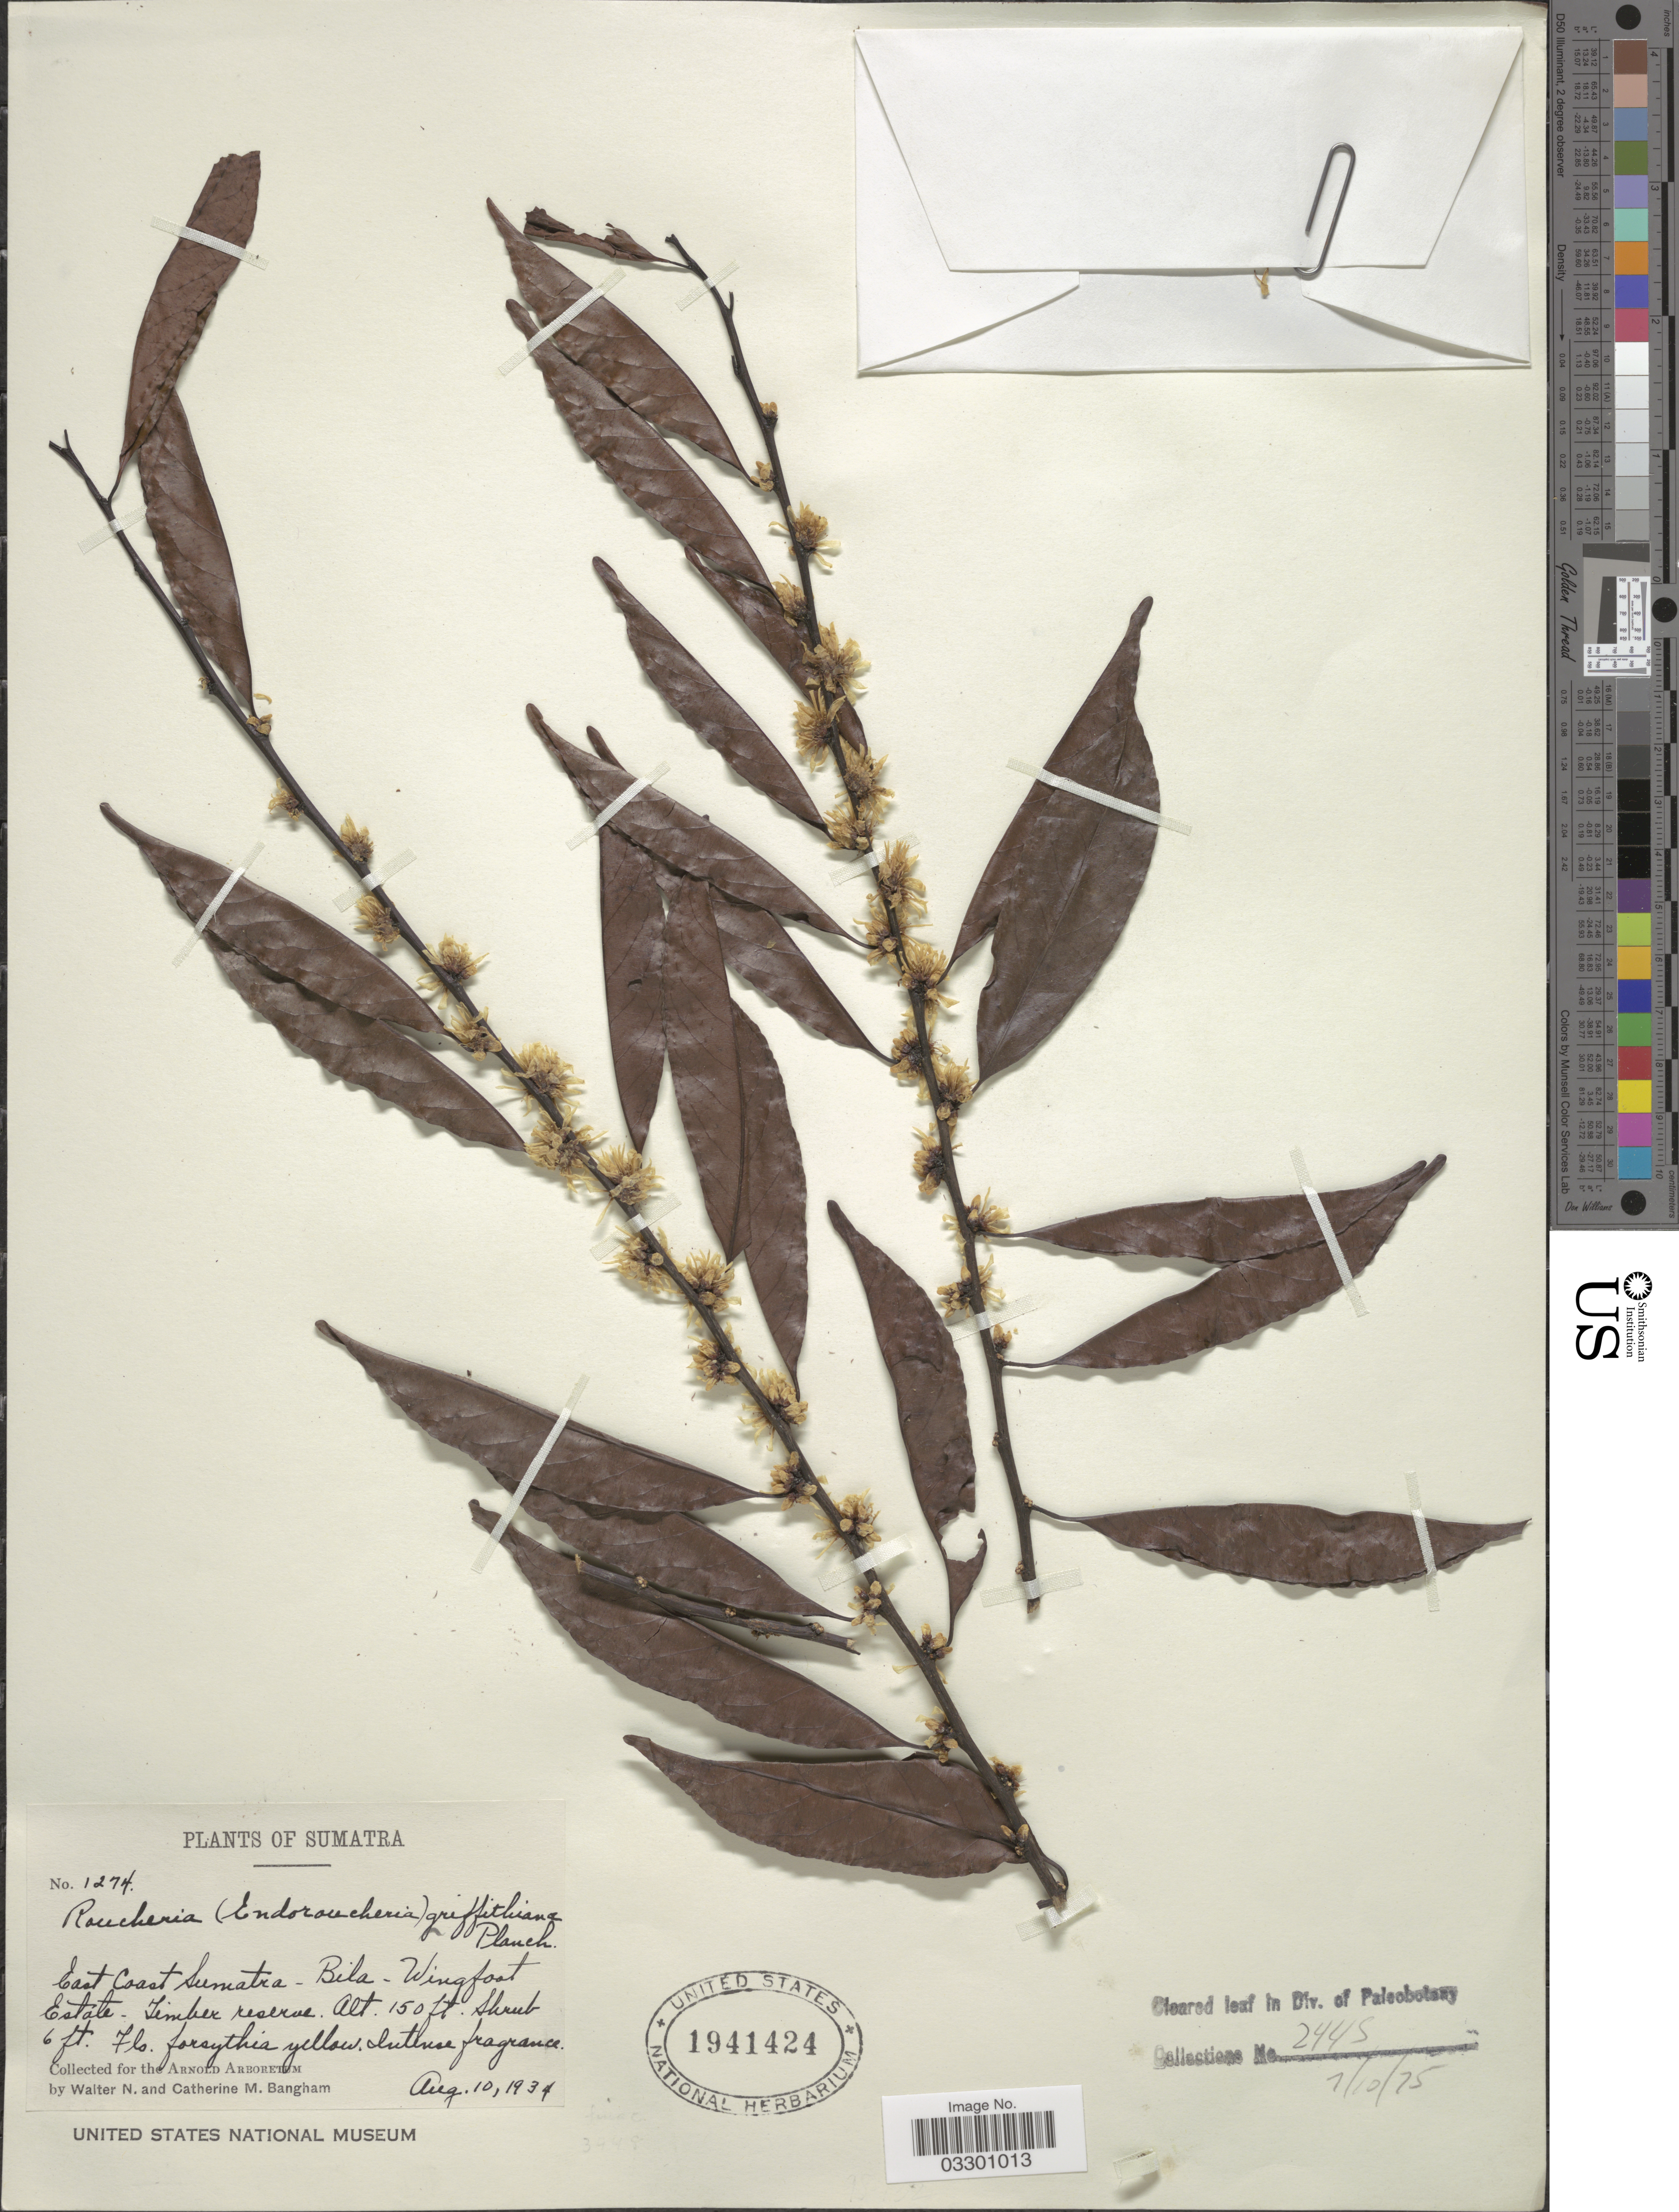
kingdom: Plantae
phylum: Tracheophyta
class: Magnoliopsida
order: Malpighiales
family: Linaceae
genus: Roucheria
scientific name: Roucheria griffithiana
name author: Planch.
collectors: W. Bangham & C. Bangham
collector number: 1274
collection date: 1934-08-10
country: Indonesia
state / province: Sumatra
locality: East Coast Sumatra- Bila- Wingfort Estate. Timber reserve.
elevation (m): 46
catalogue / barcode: US 1941424